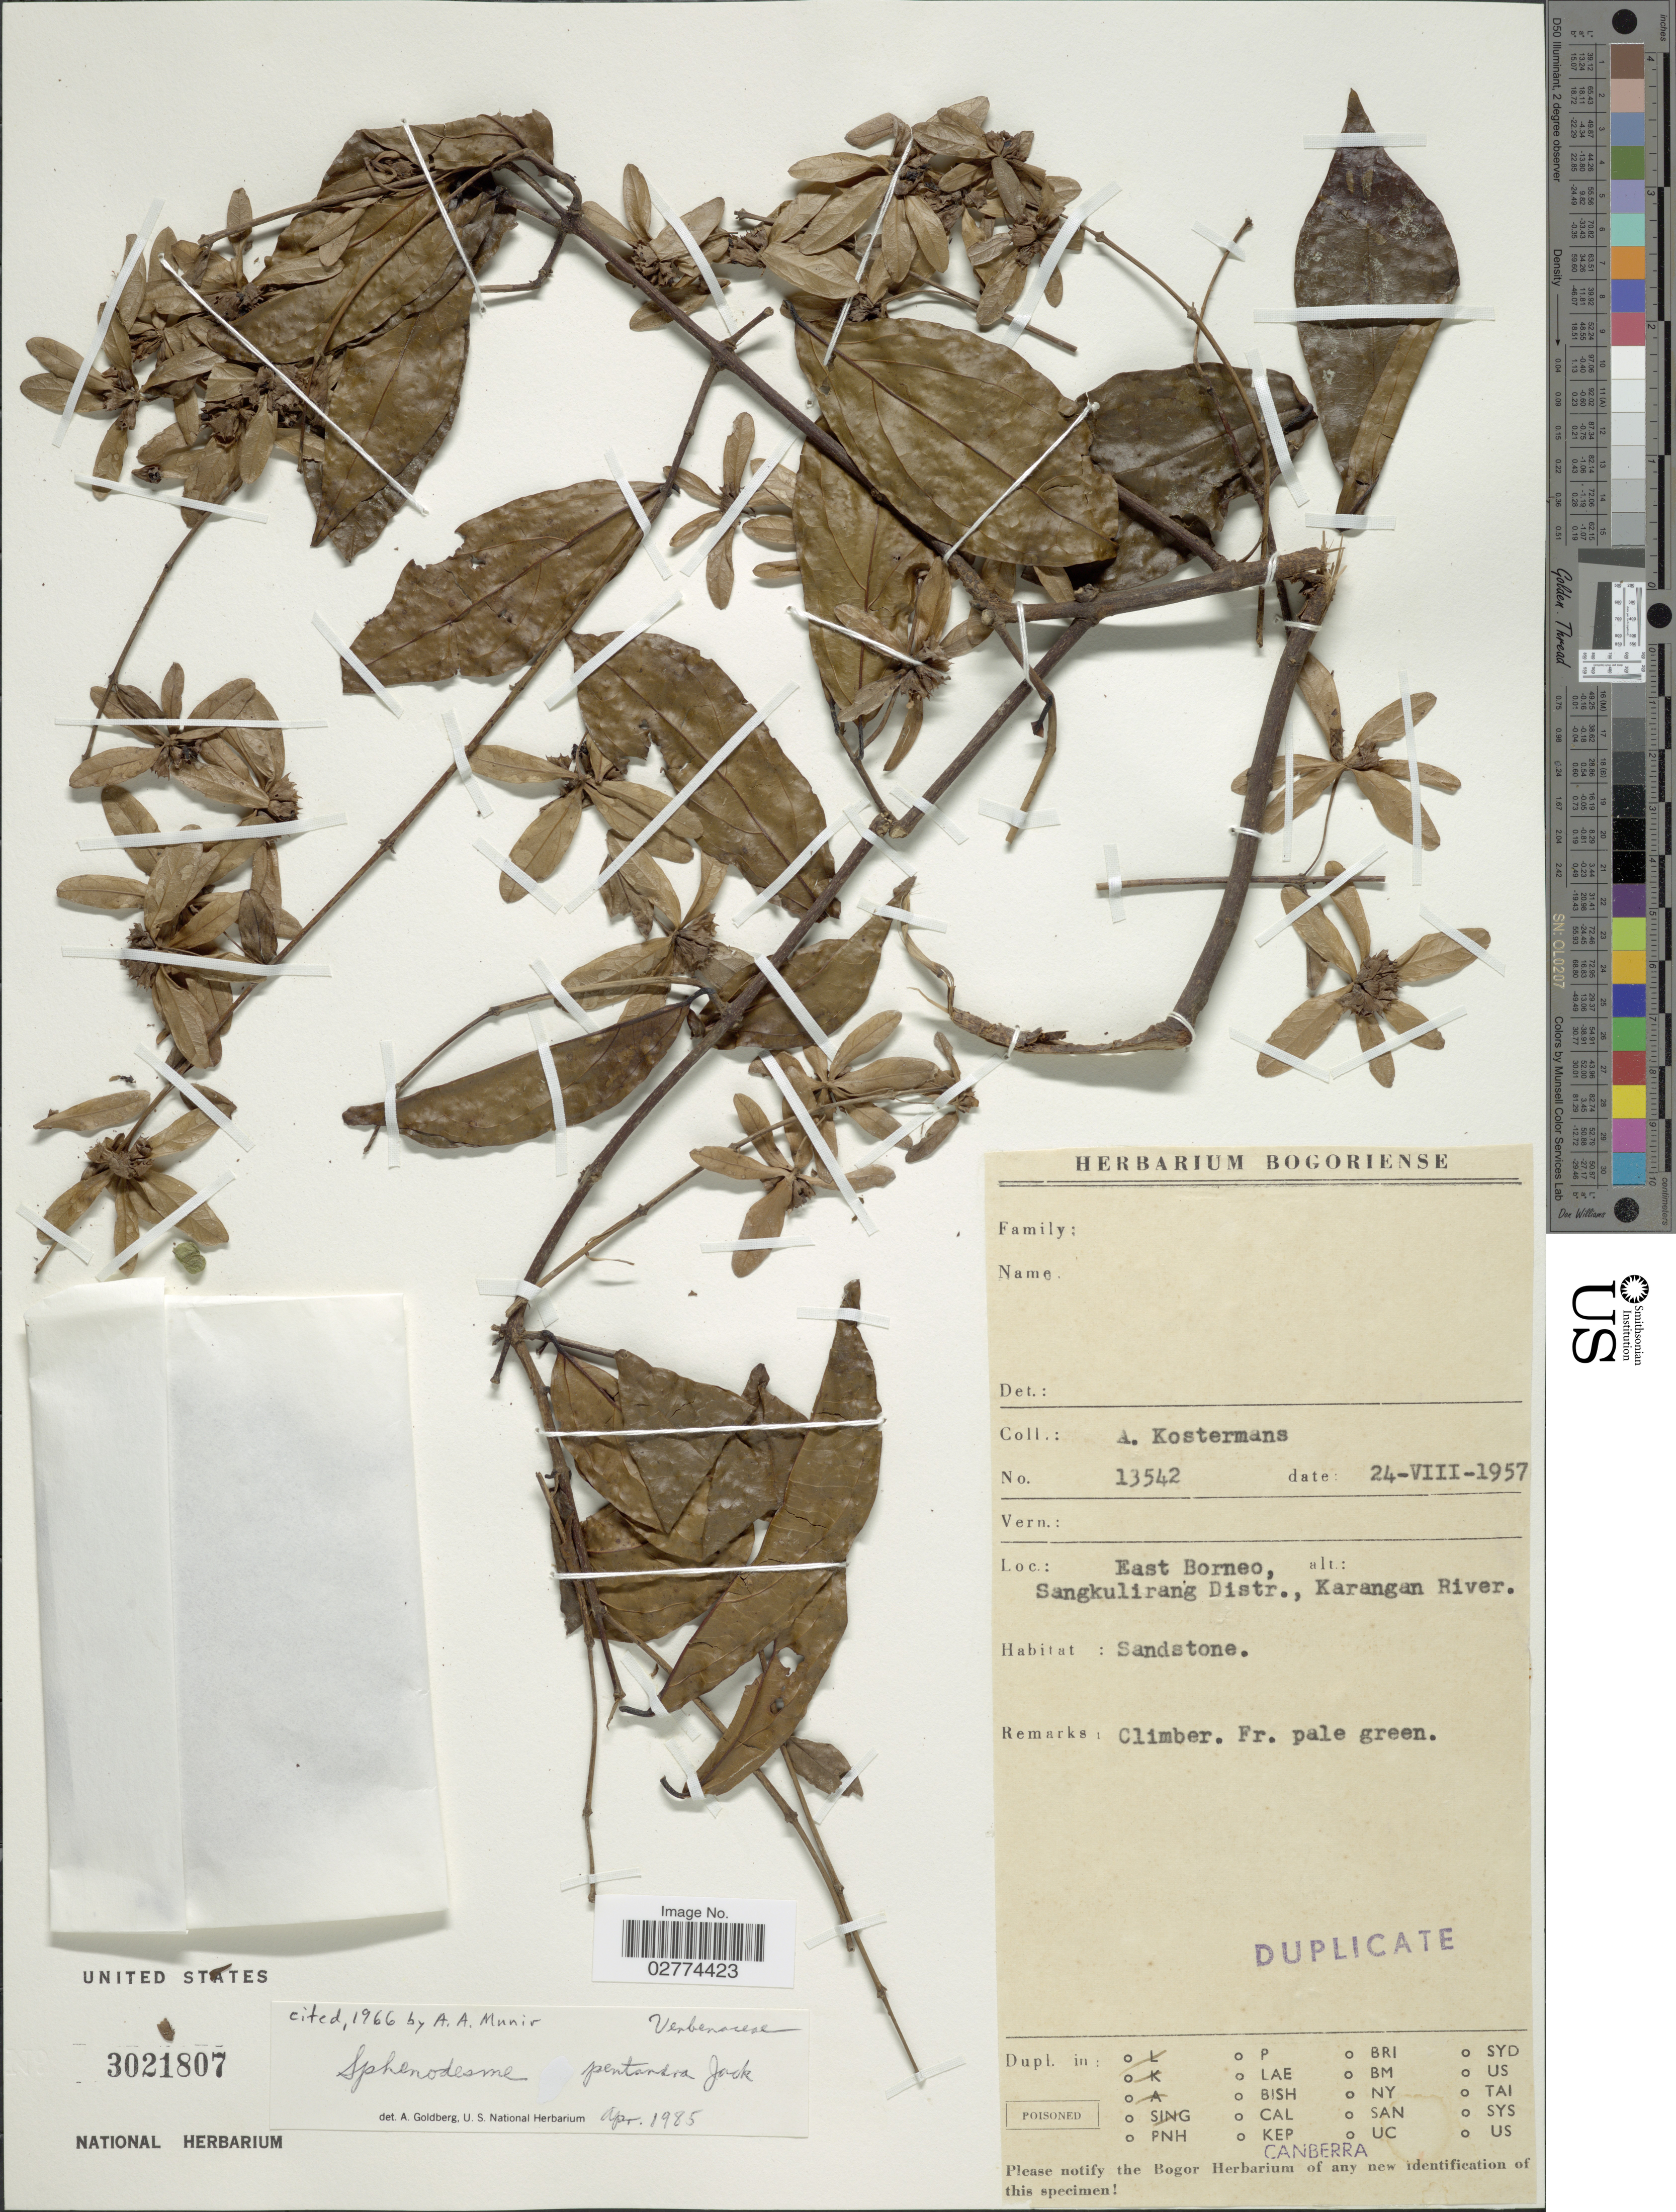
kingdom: Plantae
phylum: Tracheophyta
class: Magnoliopsida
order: Lamiales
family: Lamiaceae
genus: Sphenodesme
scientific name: Sphenodesme pentandra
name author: Jack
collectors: A. J. G. Kostermans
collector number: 13542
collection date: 1957-08-24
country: Indonesia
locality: East Borneo, Sangkulirang Distr., Karangan River.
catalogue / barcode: US 3021807